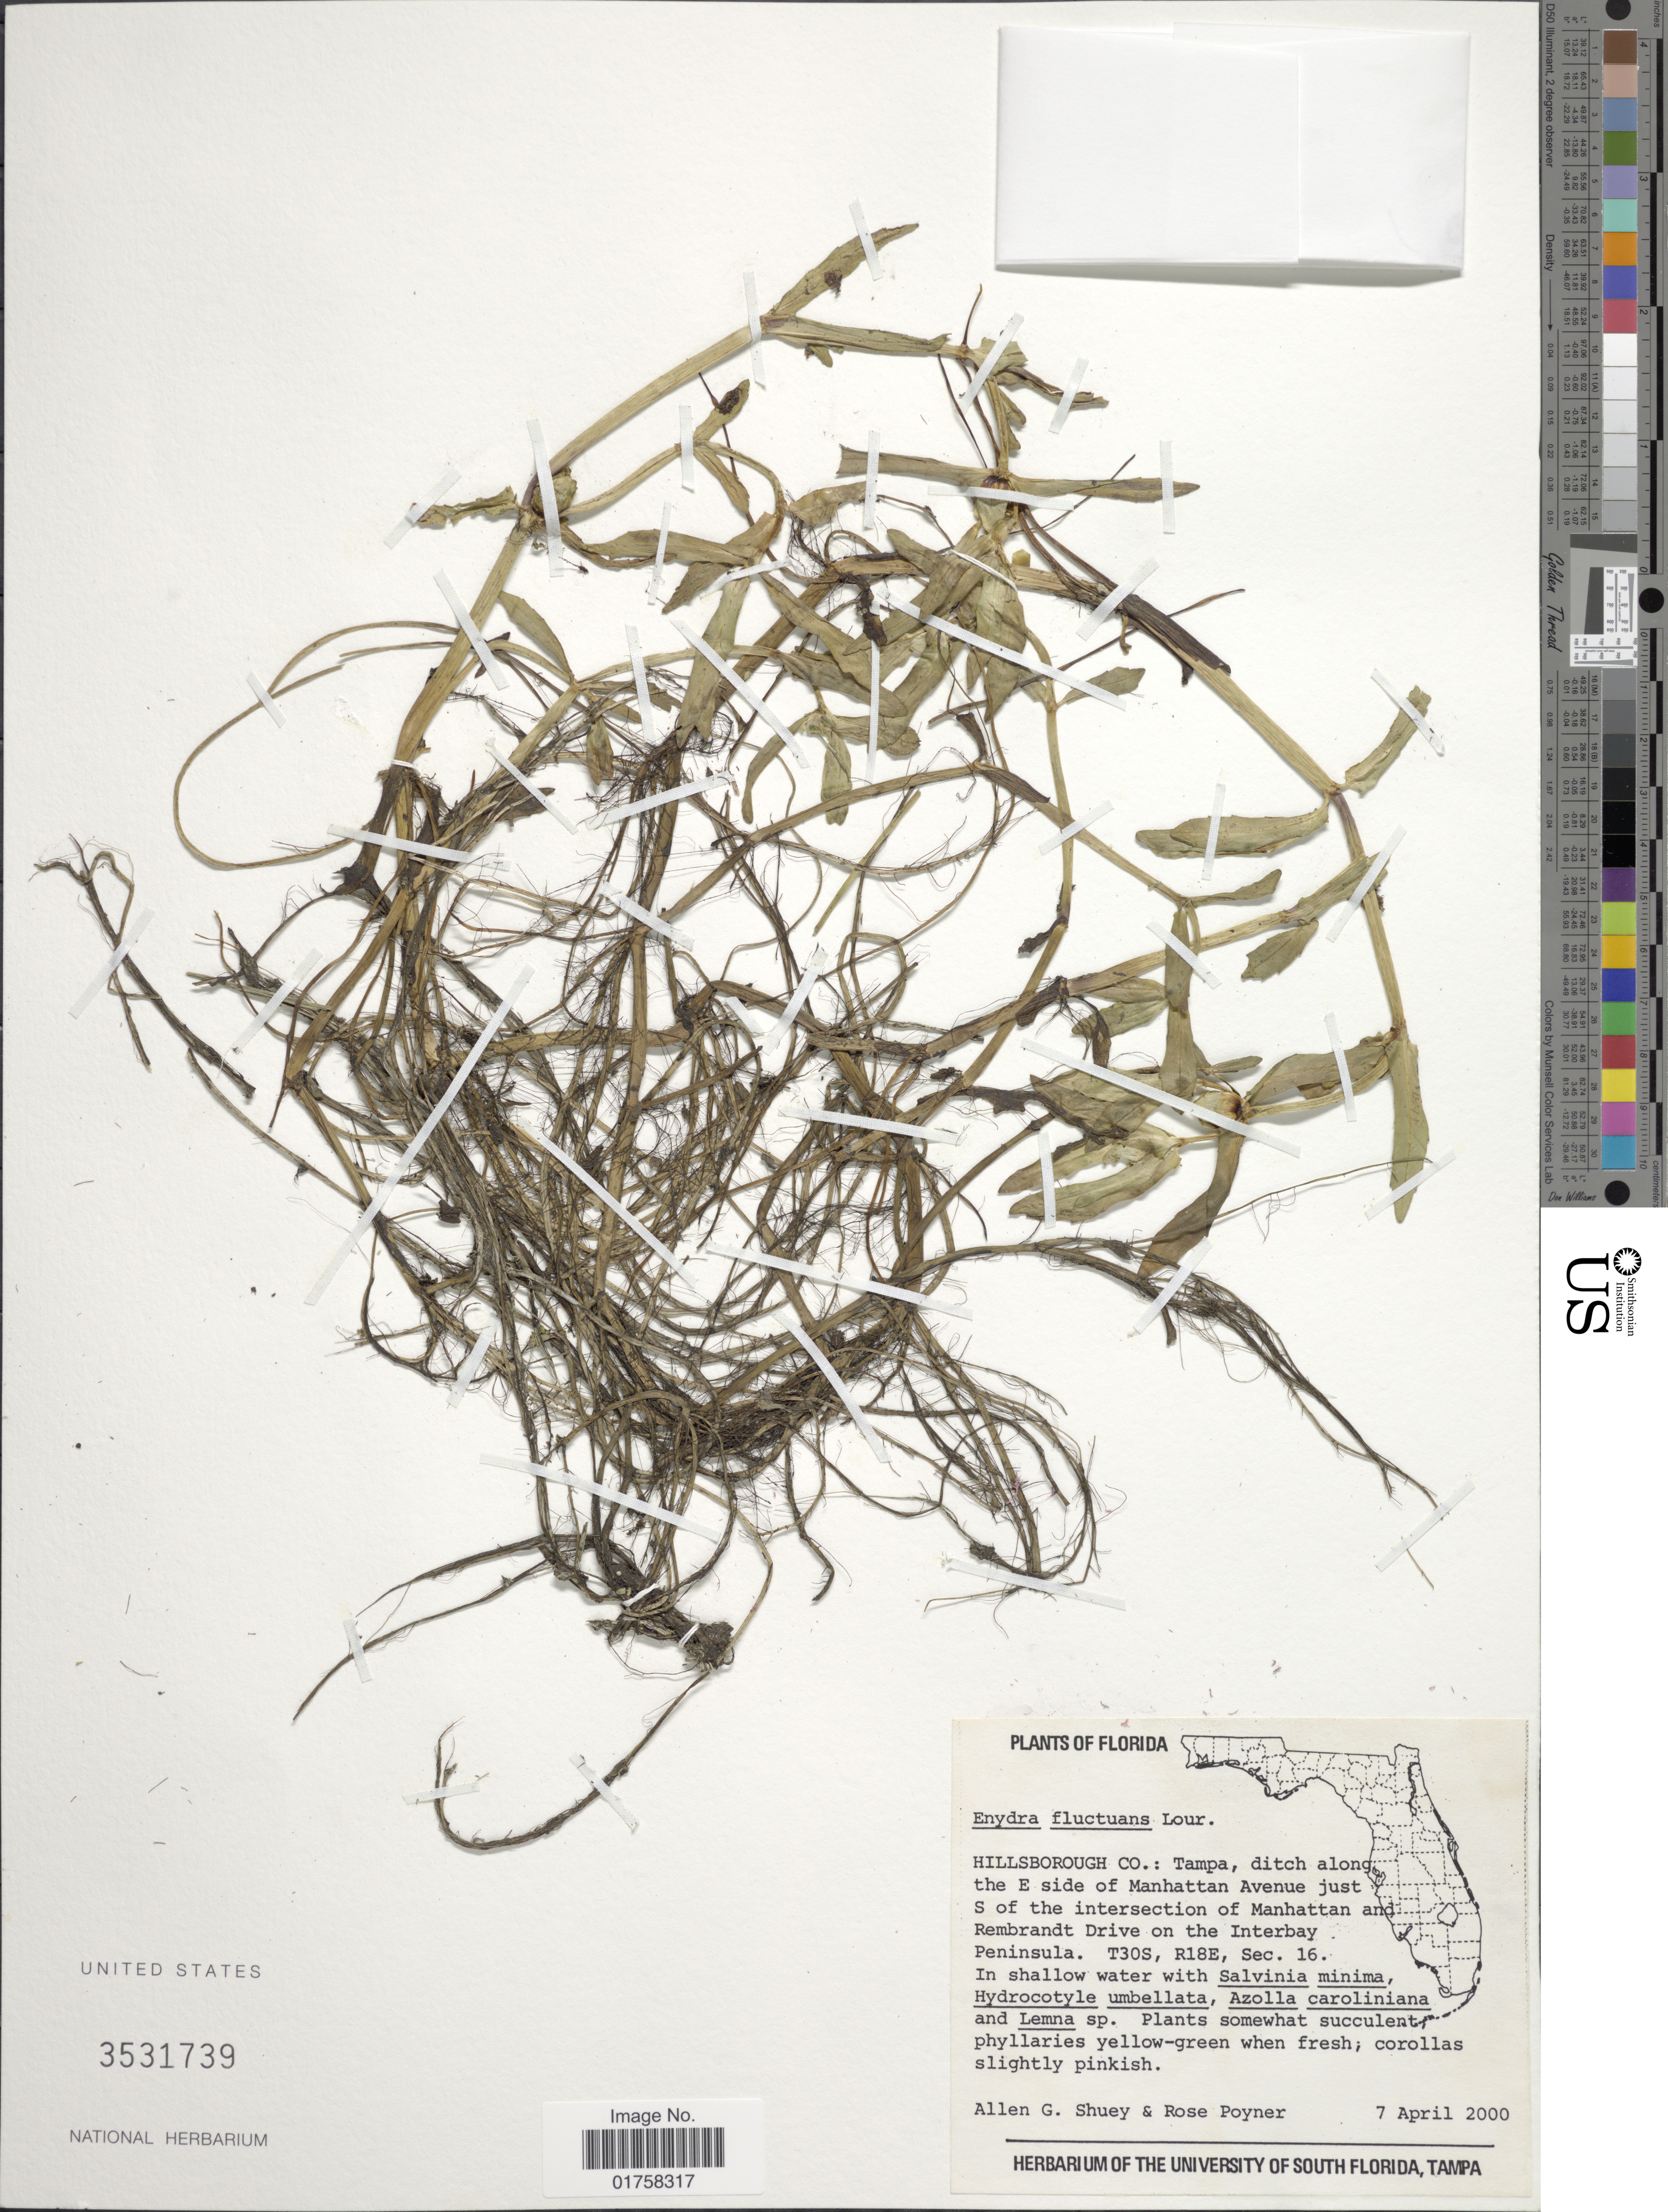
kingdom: Plantae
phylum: Tracheophyta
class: Magnoliopsida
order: Asterales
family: Asteraceae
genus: Enhydra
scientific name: Enhydra fluctuans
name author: Lour.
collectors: A. Shuey & R. Poyner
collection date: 2000-04-07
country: United States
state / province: Florida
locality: Hillsborough Co.: Tampa, ditch along the E side of Manhattan Avenue just S of the intersection of Manhattan and Rembrandt Drive on the Interbay Peninsula. T30S, R18E, Sec. 16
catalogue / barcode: US 3531739